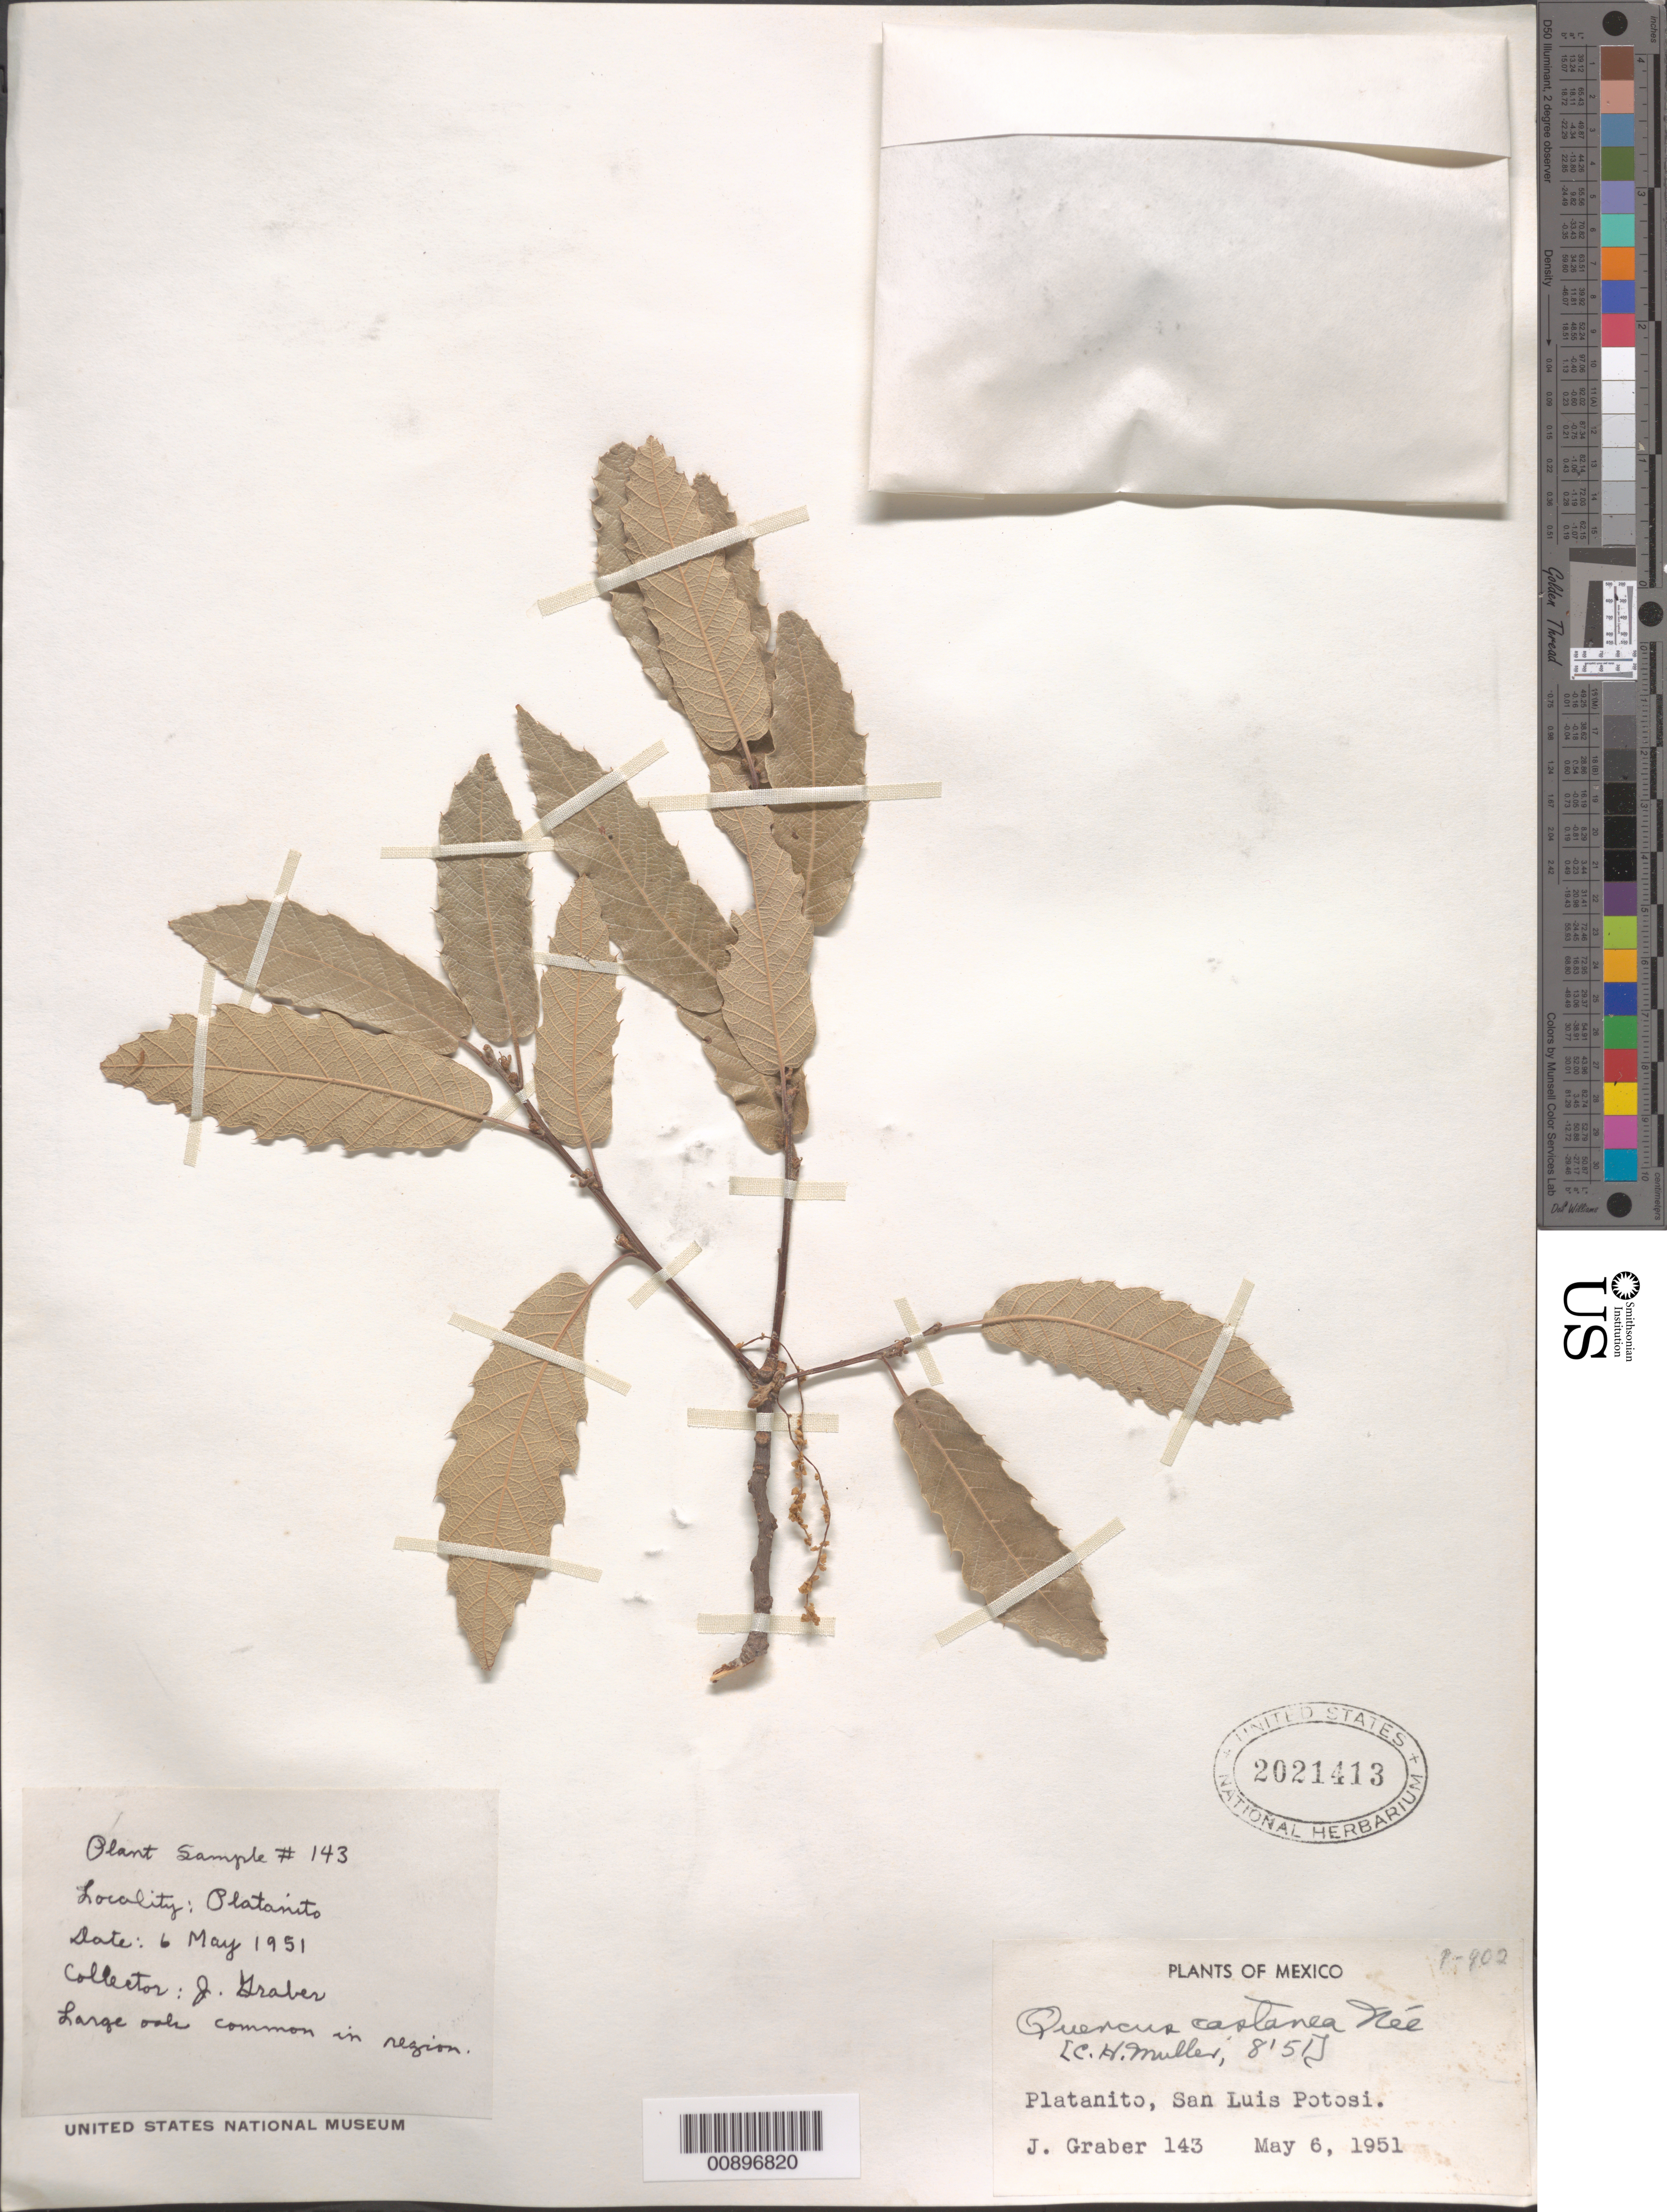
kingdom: Plantae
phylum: Tracheophyta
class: Magnoliopsida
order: Fagales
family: Fagaceae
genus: Quercus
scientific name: Quercus castanea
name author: Née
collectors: J. Graber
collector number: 143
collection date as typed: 06 May 1951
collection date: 1951-05-06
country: Mexico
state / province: San Luis Potosí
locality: Platanito, San Luis Potosí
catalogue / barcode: US 2021413